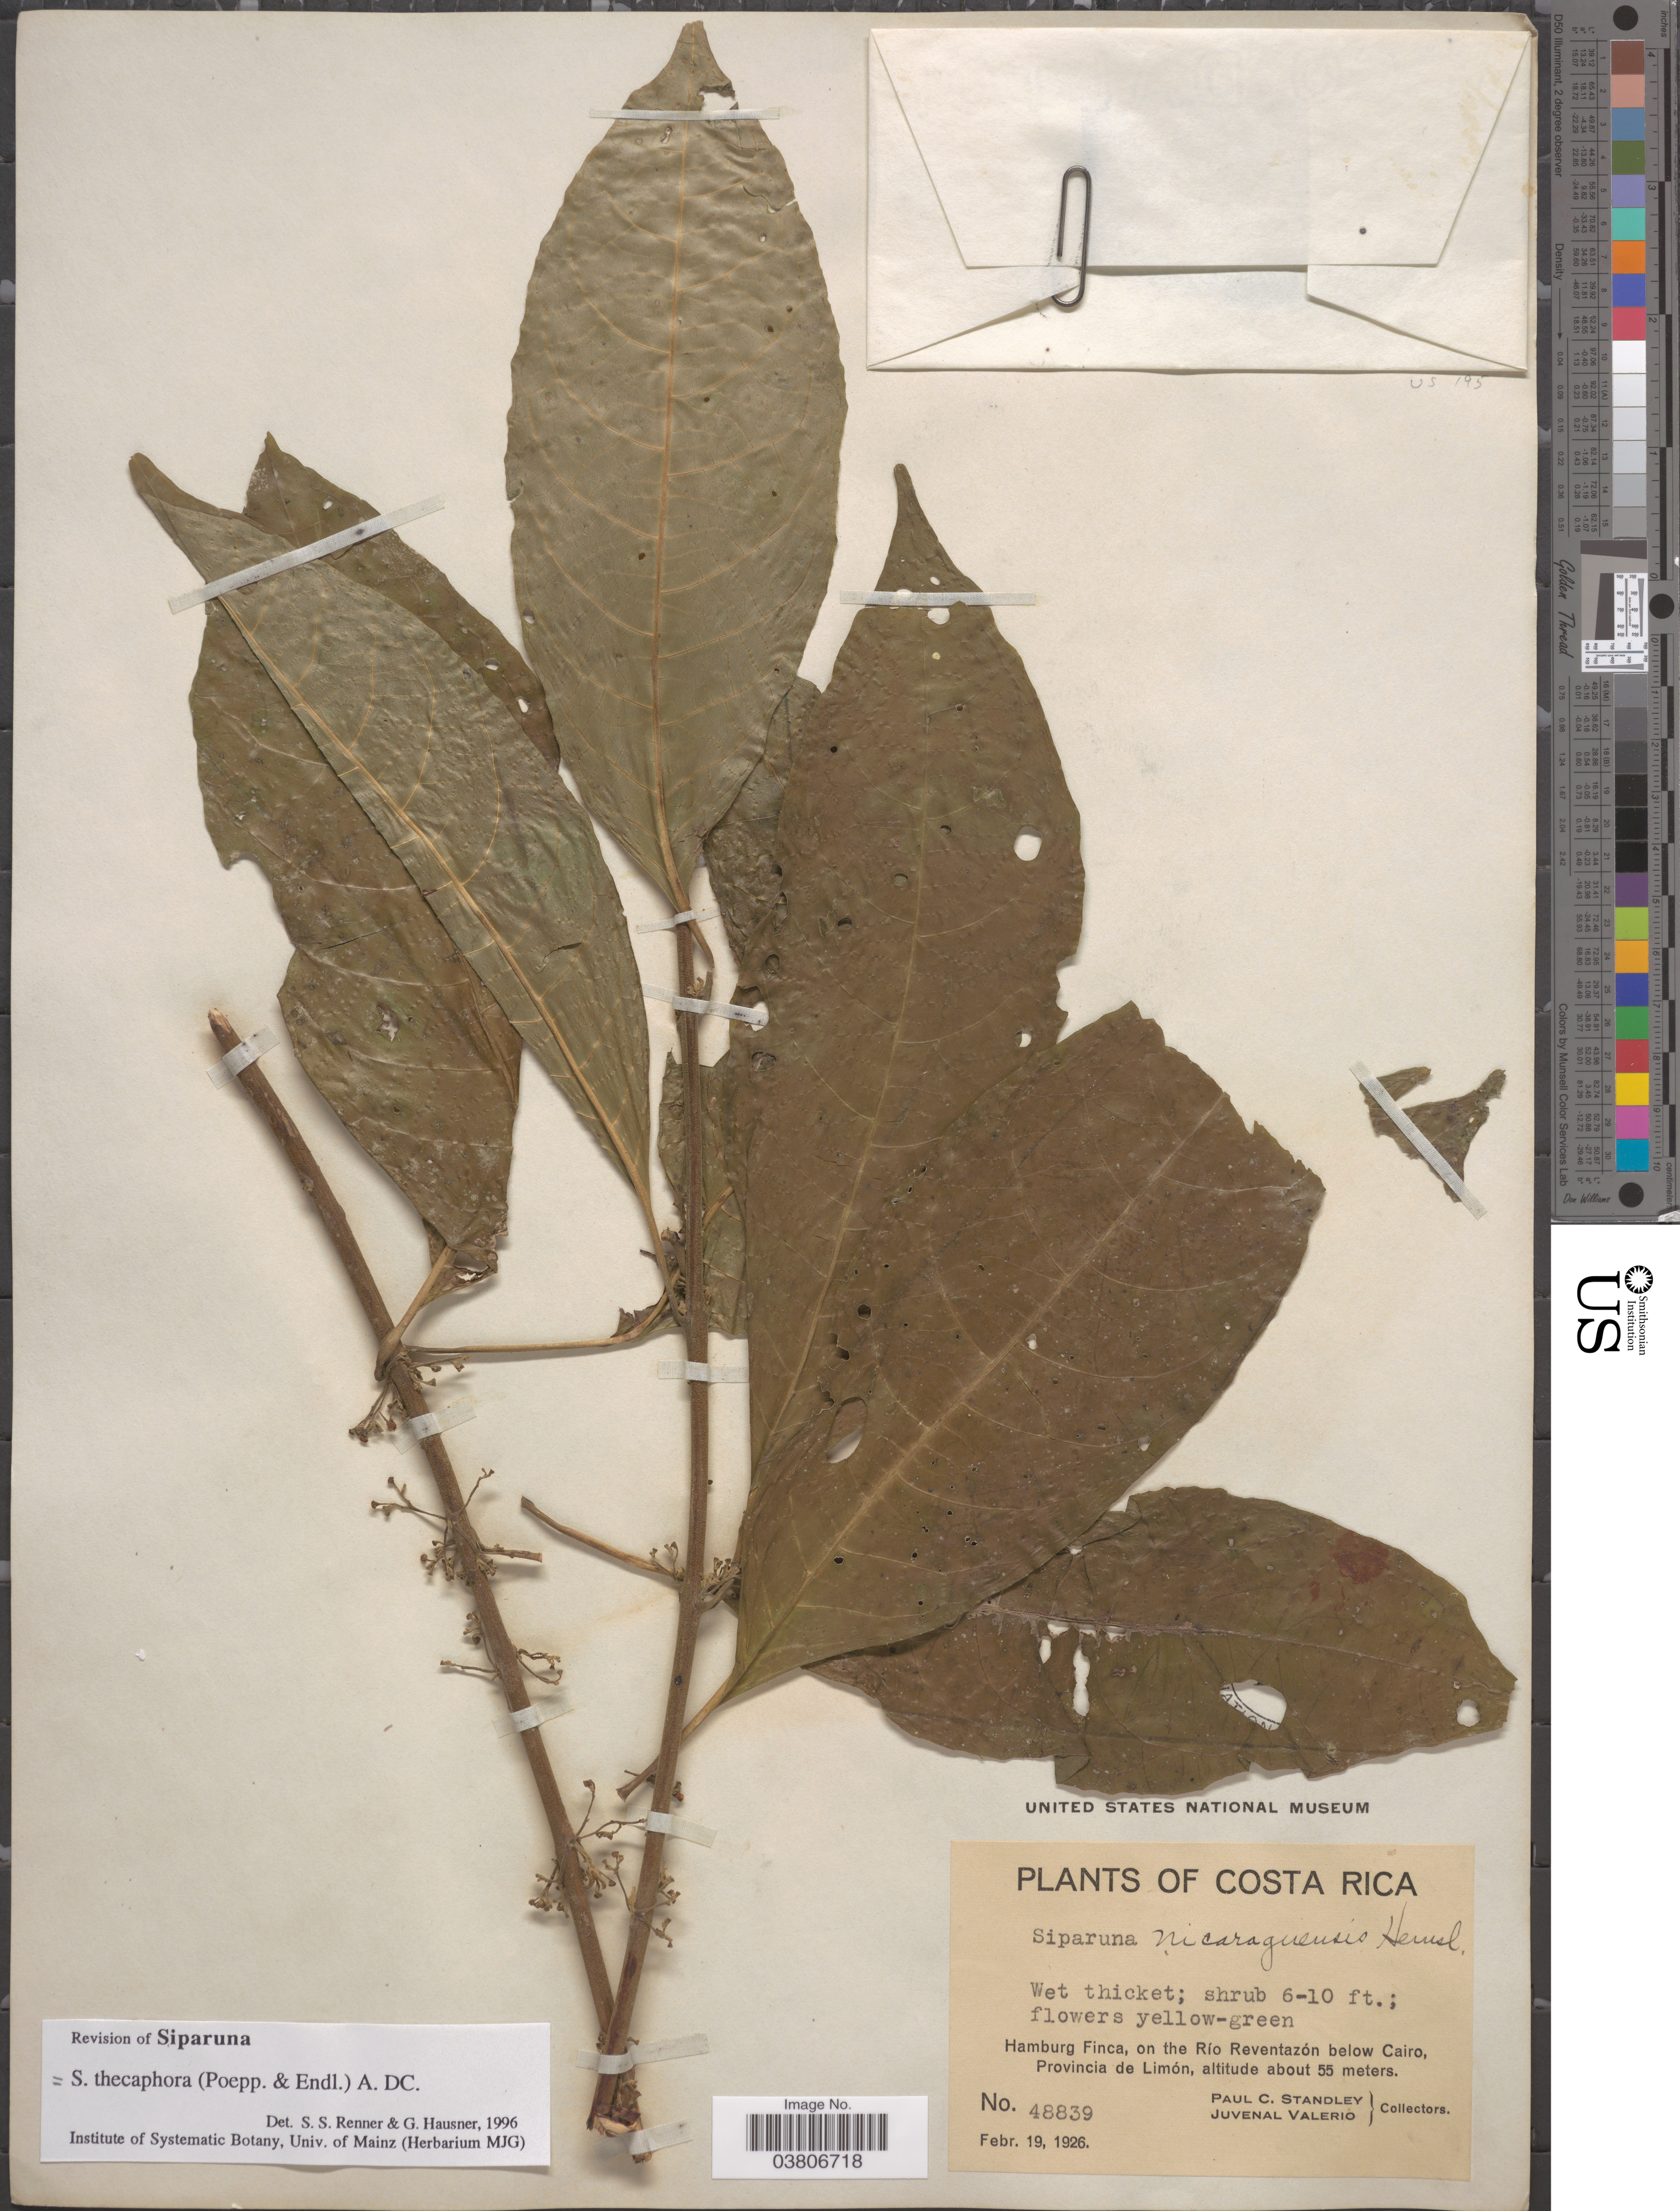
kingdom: Plantae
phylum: Tracheophyta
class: Magnoliopsida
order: Laurales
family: Siparunaceae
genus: Siparuna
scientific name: Siparuna thecaphora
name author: (Poepp. & Endl.) A. DC.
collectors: P. C. Standley & J. Valerio R.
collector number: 48839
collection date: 1926-02-19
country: Costa Rica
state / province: Limón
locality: Hamburg Finca, on the Río Reventazón below Cairo.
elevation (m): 55